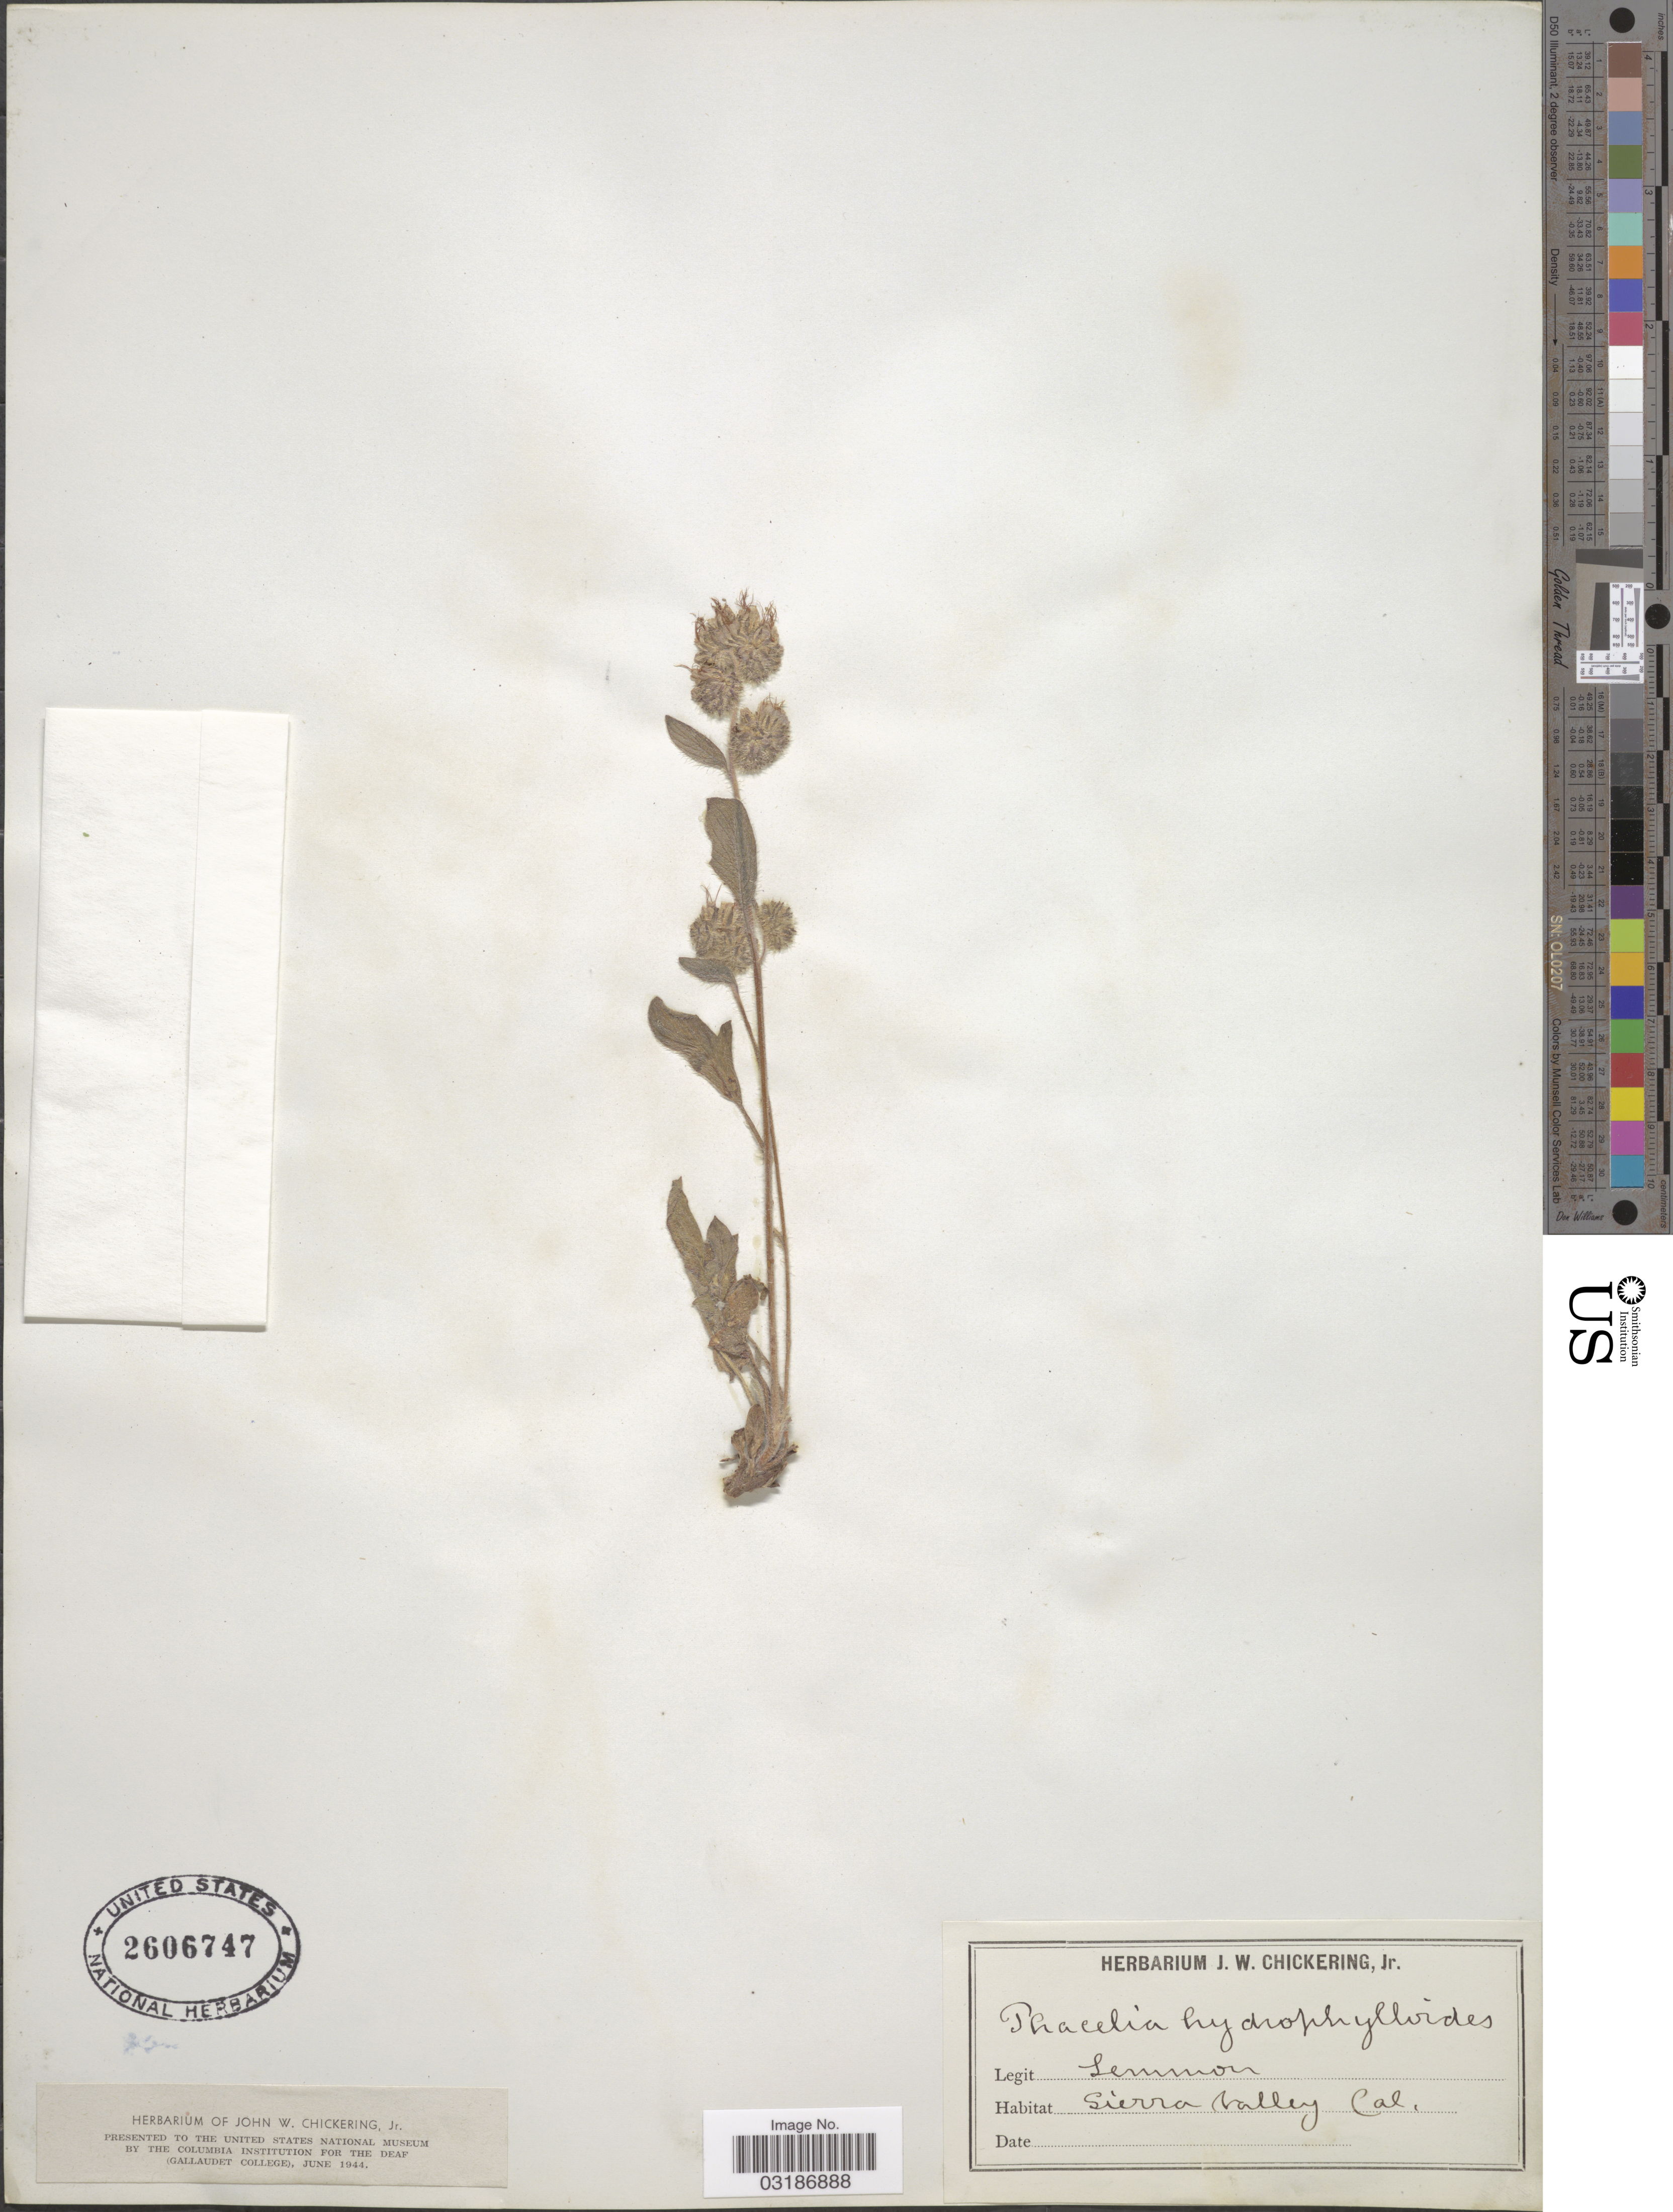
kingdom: Plantae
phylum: Tracheophyta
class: Magnoliopsida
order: Boraginales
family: Hydrophyllaceae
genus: Phacelia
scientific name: Phacelia hydrophylloides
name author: Torr. & A. Gray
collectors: -- Lemmon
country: United States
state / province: California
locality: Sierra Valley. Cal.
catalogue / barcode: US 2606747